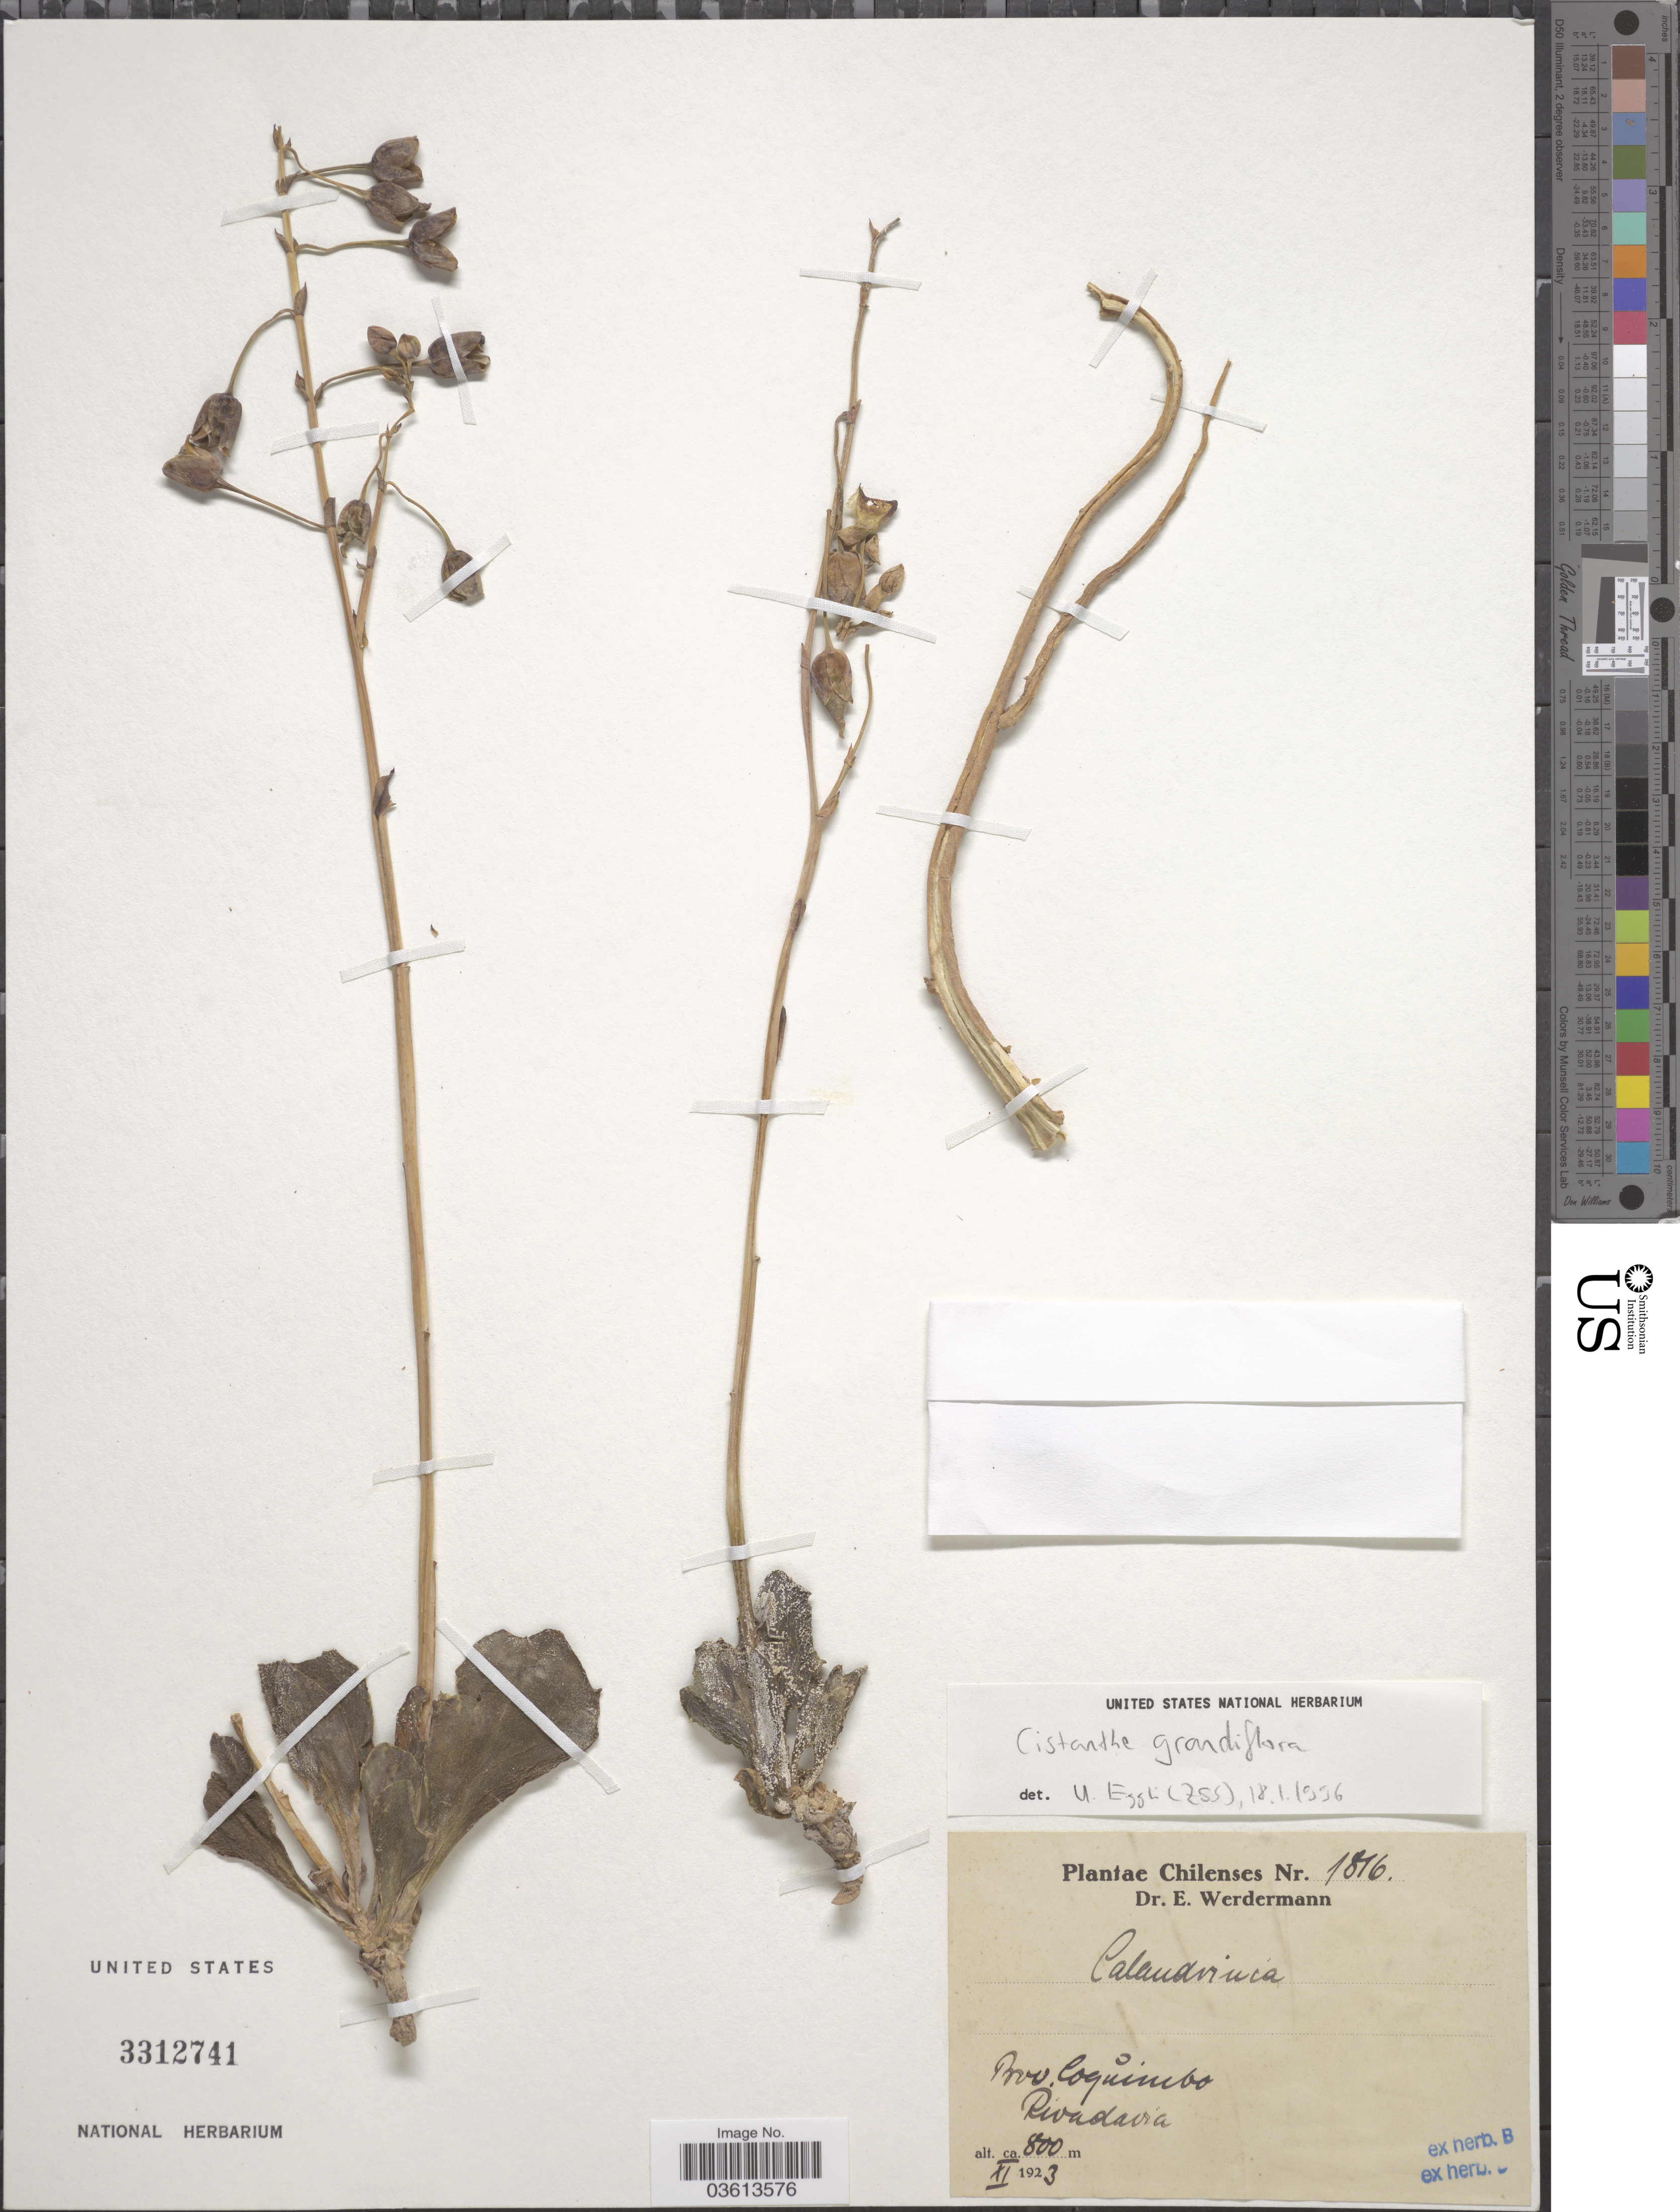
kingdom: Plantae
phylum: Tracheophyta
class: Magnoliopsida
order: Caryophyllales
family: Montiaceae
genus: Cistanthe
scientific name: Cistanthe grandiflora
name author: (Lindl.) Schltdl.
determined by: Eggli, U.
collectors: E. Werdermann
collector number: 1816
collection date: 1923-11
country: Chile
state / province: Coquimbo (IV)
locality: Rivadavia.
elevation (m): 800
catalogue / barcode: US 3312741